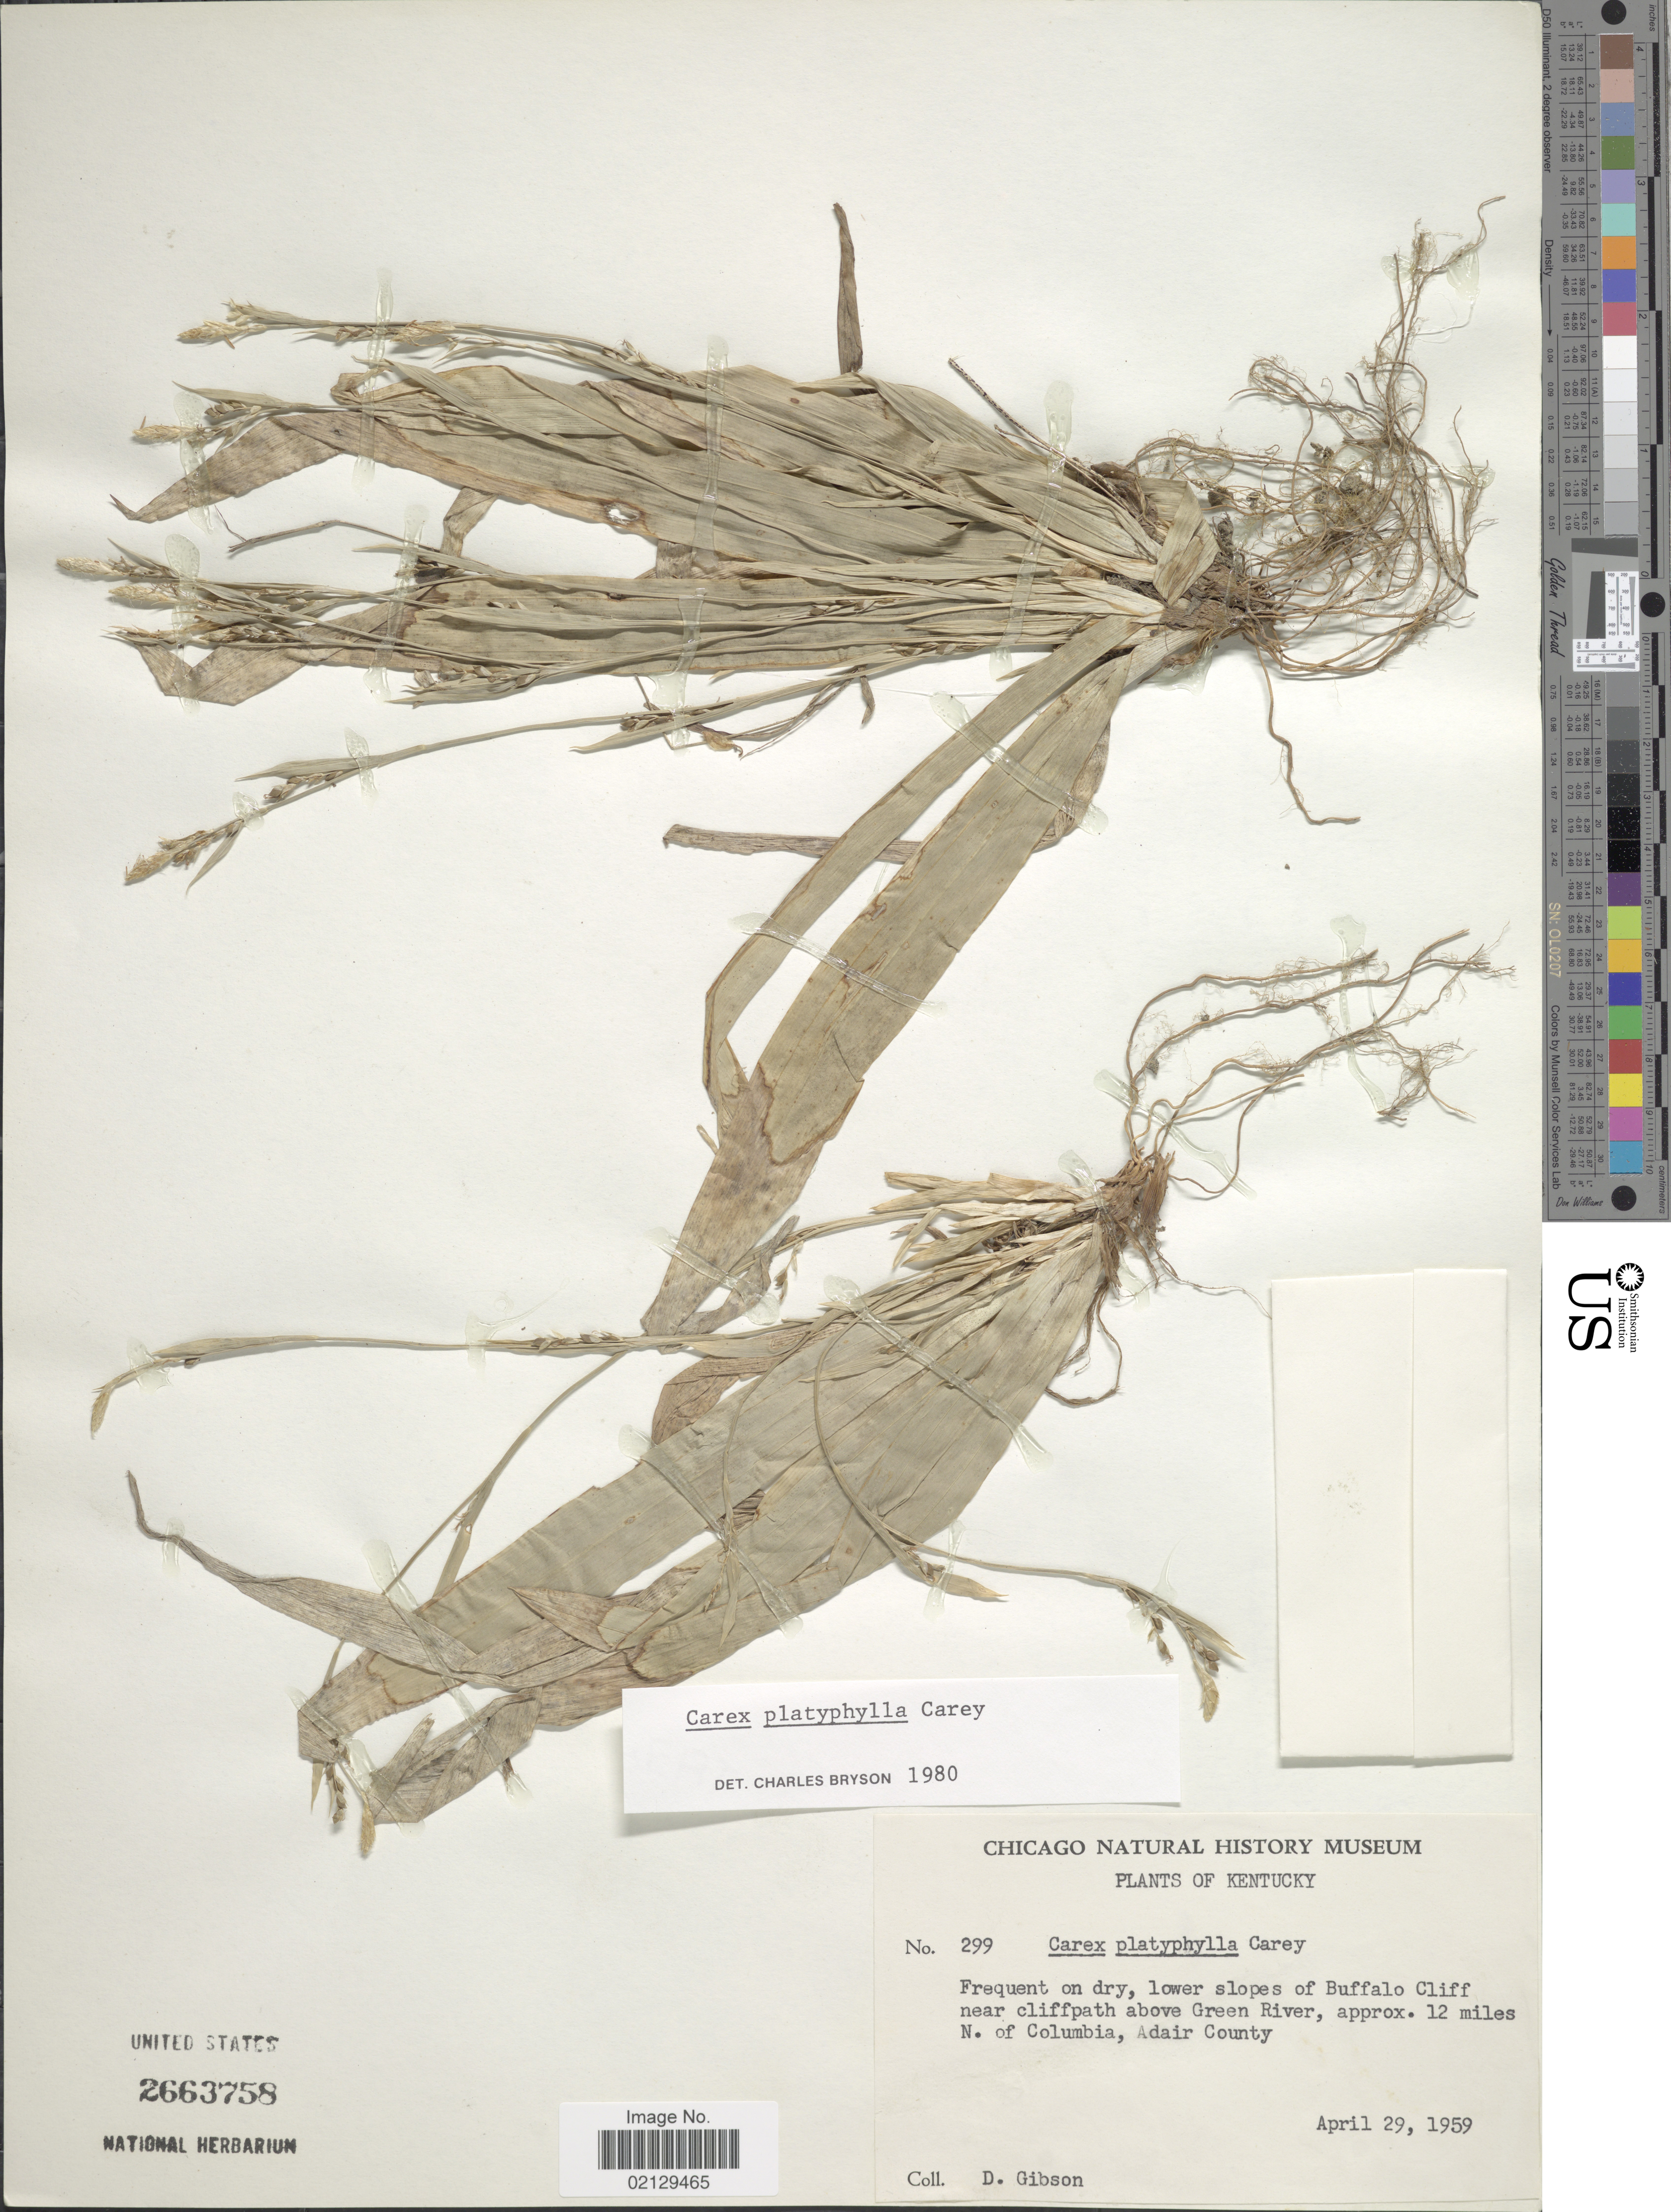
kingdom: Plantae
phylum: Tracheophyta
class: Liliopsida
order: Poales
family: Cyperaceae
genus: Carex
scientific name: Carex platyphylla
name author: J. Carey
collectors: D. Gibson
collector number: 299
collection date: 1959-04-29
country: United States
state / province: Kentucky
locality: Lower slopes of Buffalo Cliff near clif fpath above Green River, approx. 12 miles N. of Columbia, Adair County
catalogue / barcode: US 2663758